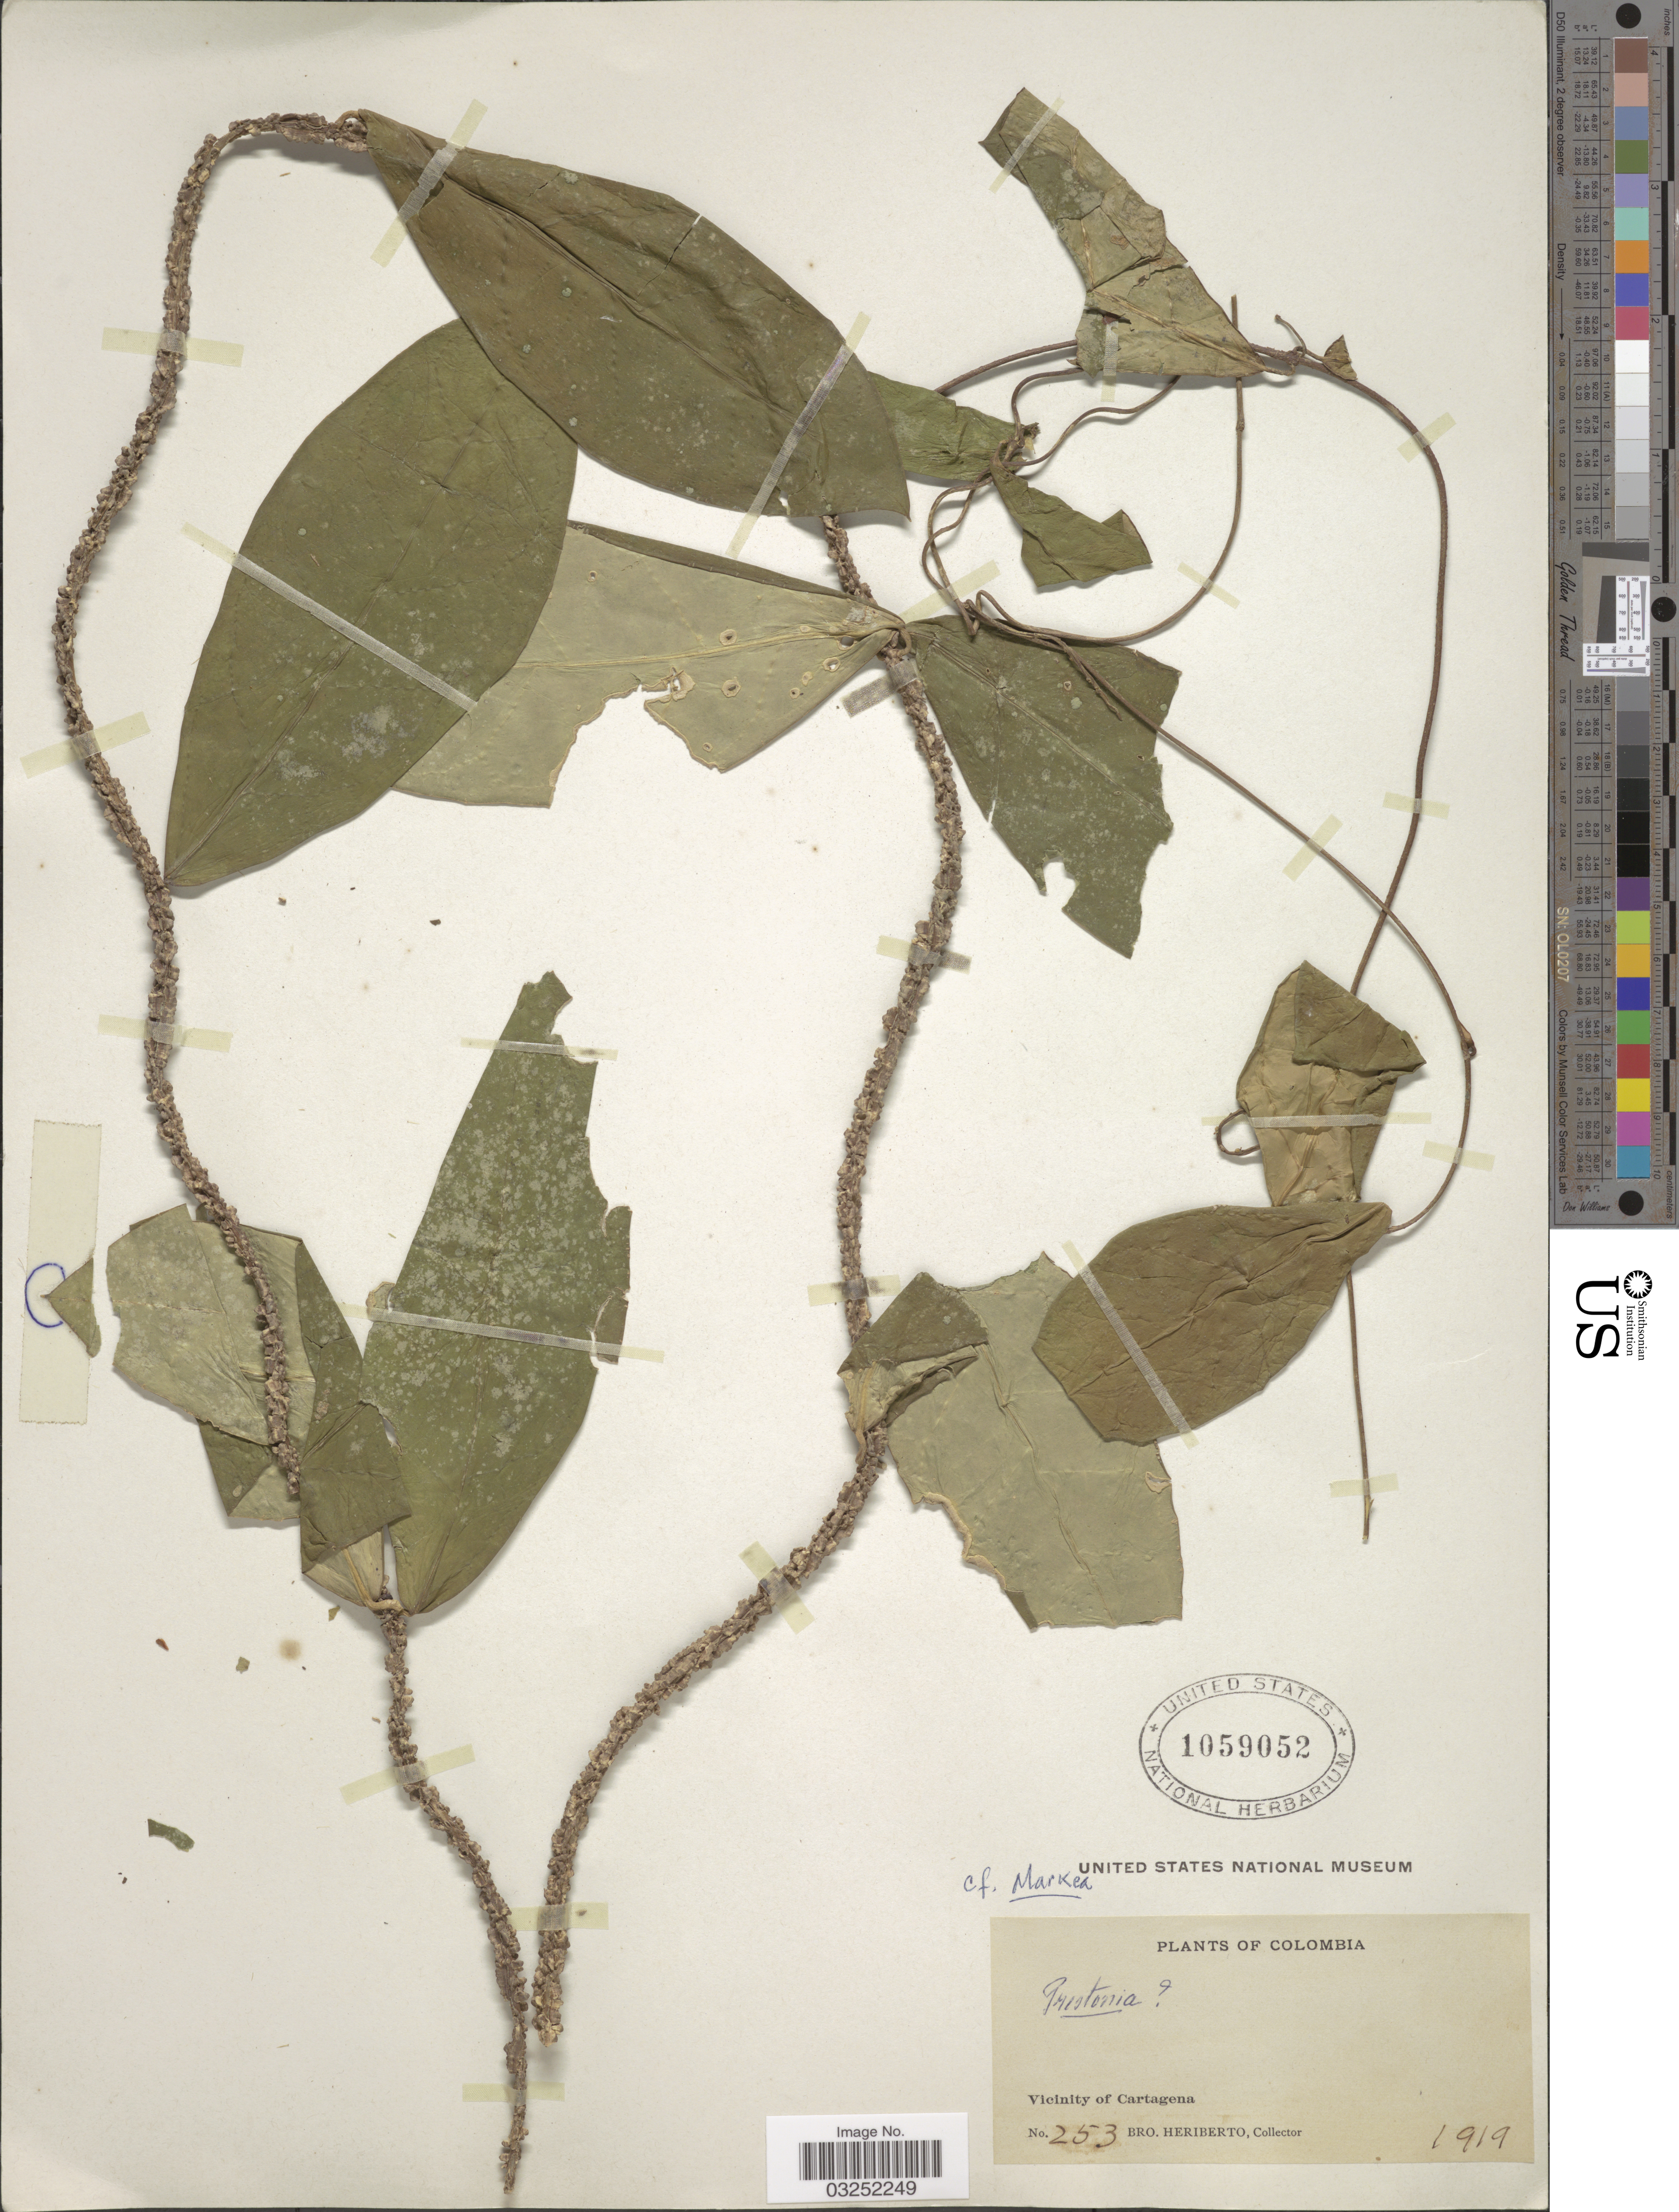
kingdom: Plantae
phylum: Tracheophyta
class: Magnoliopsida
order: Gentianales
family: Apocynaceae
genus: Prestonia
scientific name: Prestonia sp.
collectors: B. Heriberto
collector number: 253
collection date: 1919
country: Colombia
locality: Vicinity of Cartagena.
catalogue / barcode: US 1059052